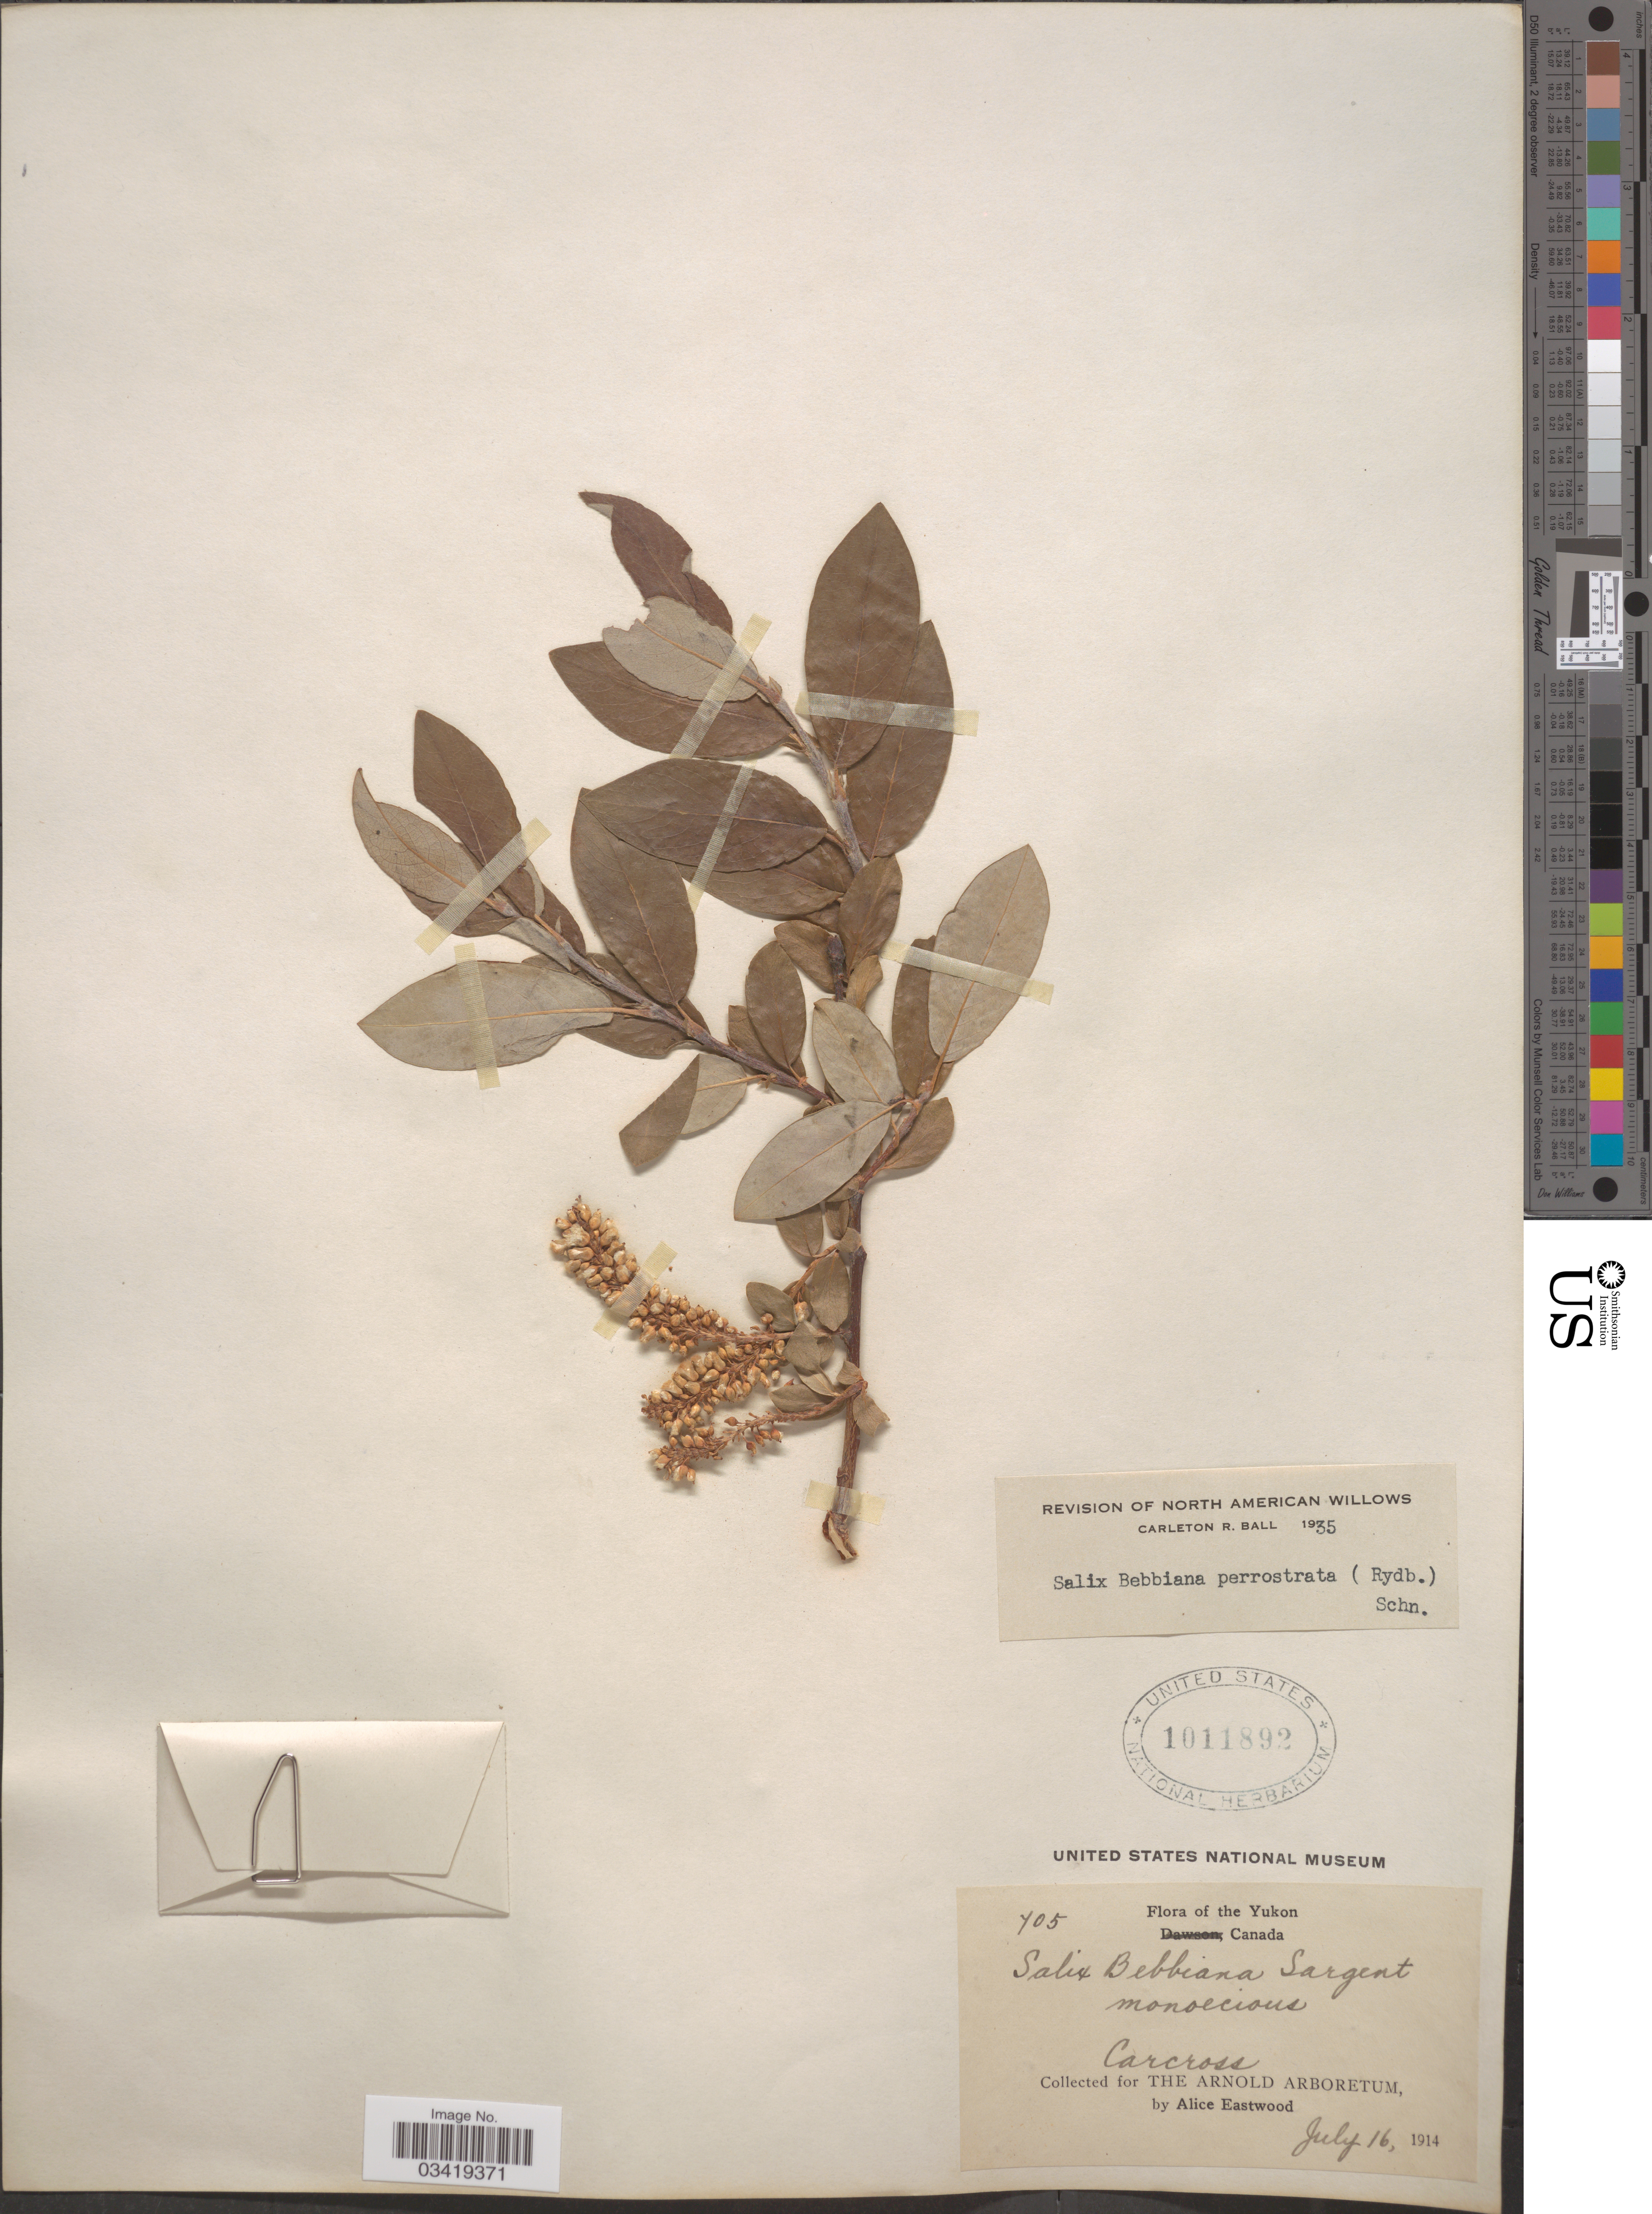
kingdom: Plantae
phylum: Tracheophyta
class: Magnoliopsida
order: Malpighiales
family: Salicaceae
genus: Salix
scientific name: Salix bebbiana var. perrostrata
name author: Sarg.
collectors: A. Eastwood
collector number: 705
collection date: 1914-07-16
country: Canada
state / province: Yukon Territory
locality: Yukon. Carcross.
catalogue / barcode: US 1011892